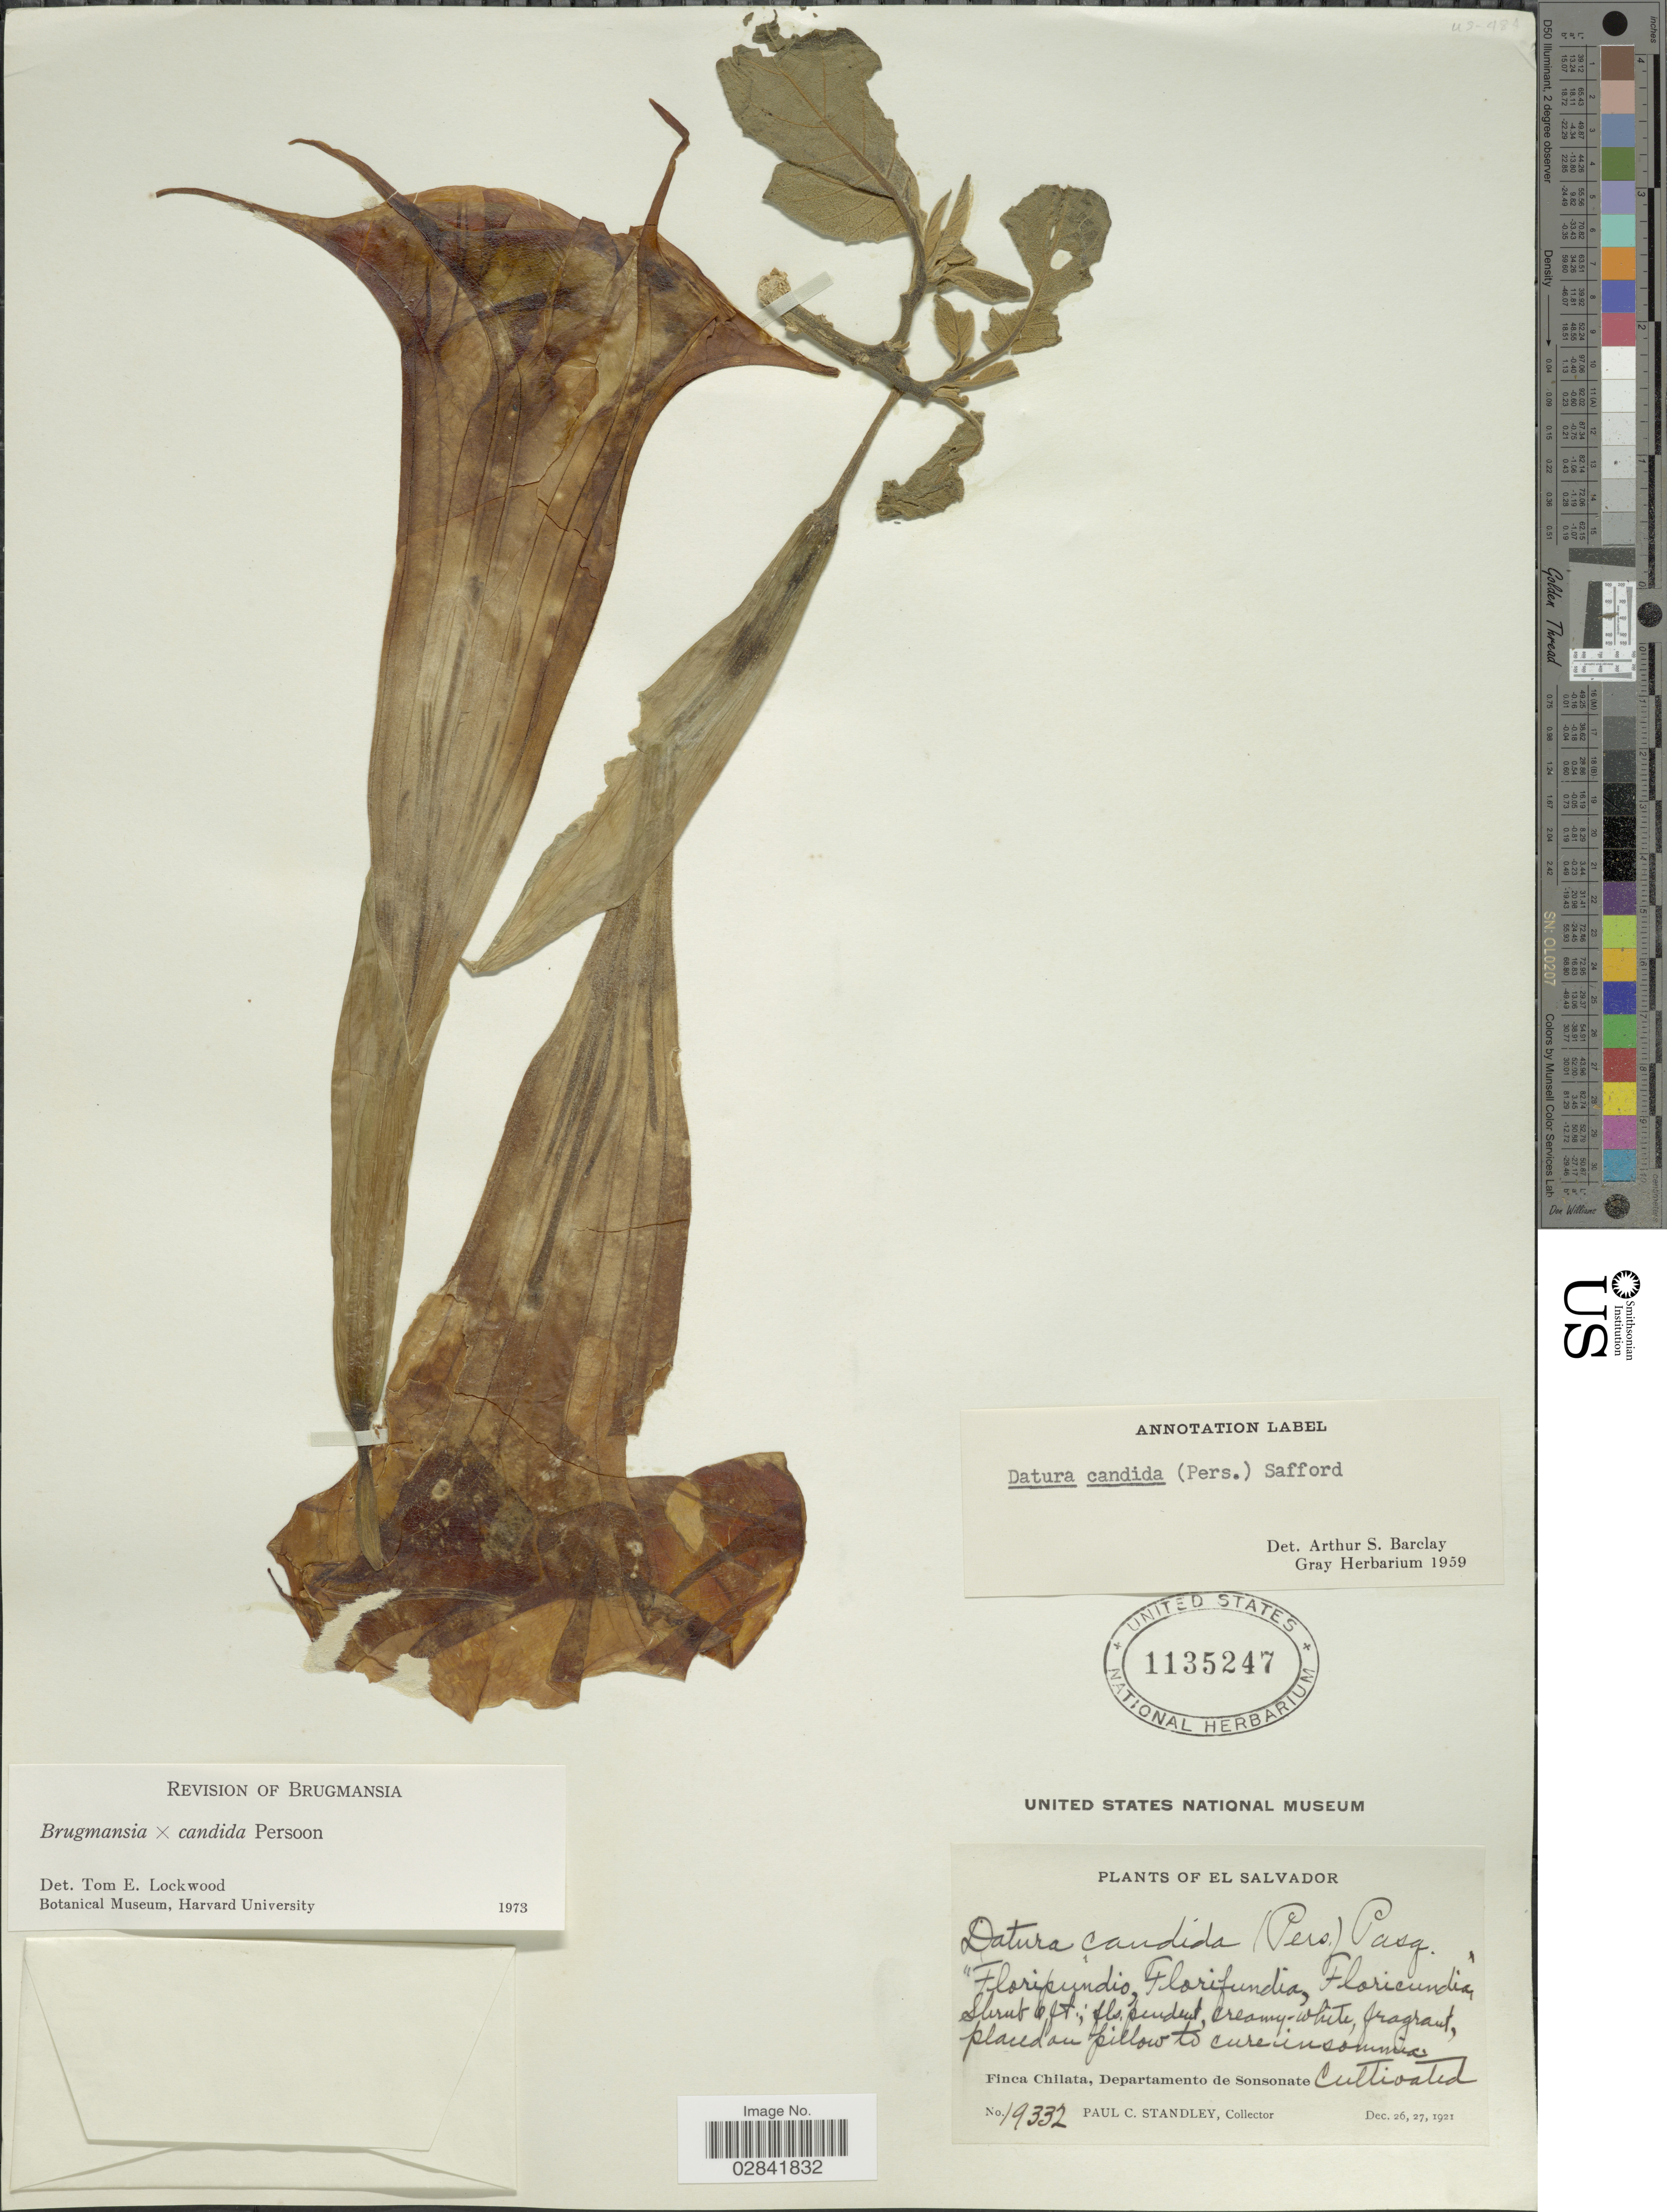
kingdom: Plantae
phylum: Tracheophyta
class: Magnoliopsida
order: Solanales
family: Solanaceae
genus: Brugmansia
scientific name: Brugmansia x candida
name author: Pers.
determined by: Lockwood, T. E.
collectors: P. C. Standley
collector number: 19332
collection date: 1921-12-26/1921-12-27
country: El Salvador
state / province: Sonsonate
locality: Finca Chilata, Departamento de Sonsonate.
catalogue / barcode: US 1135247